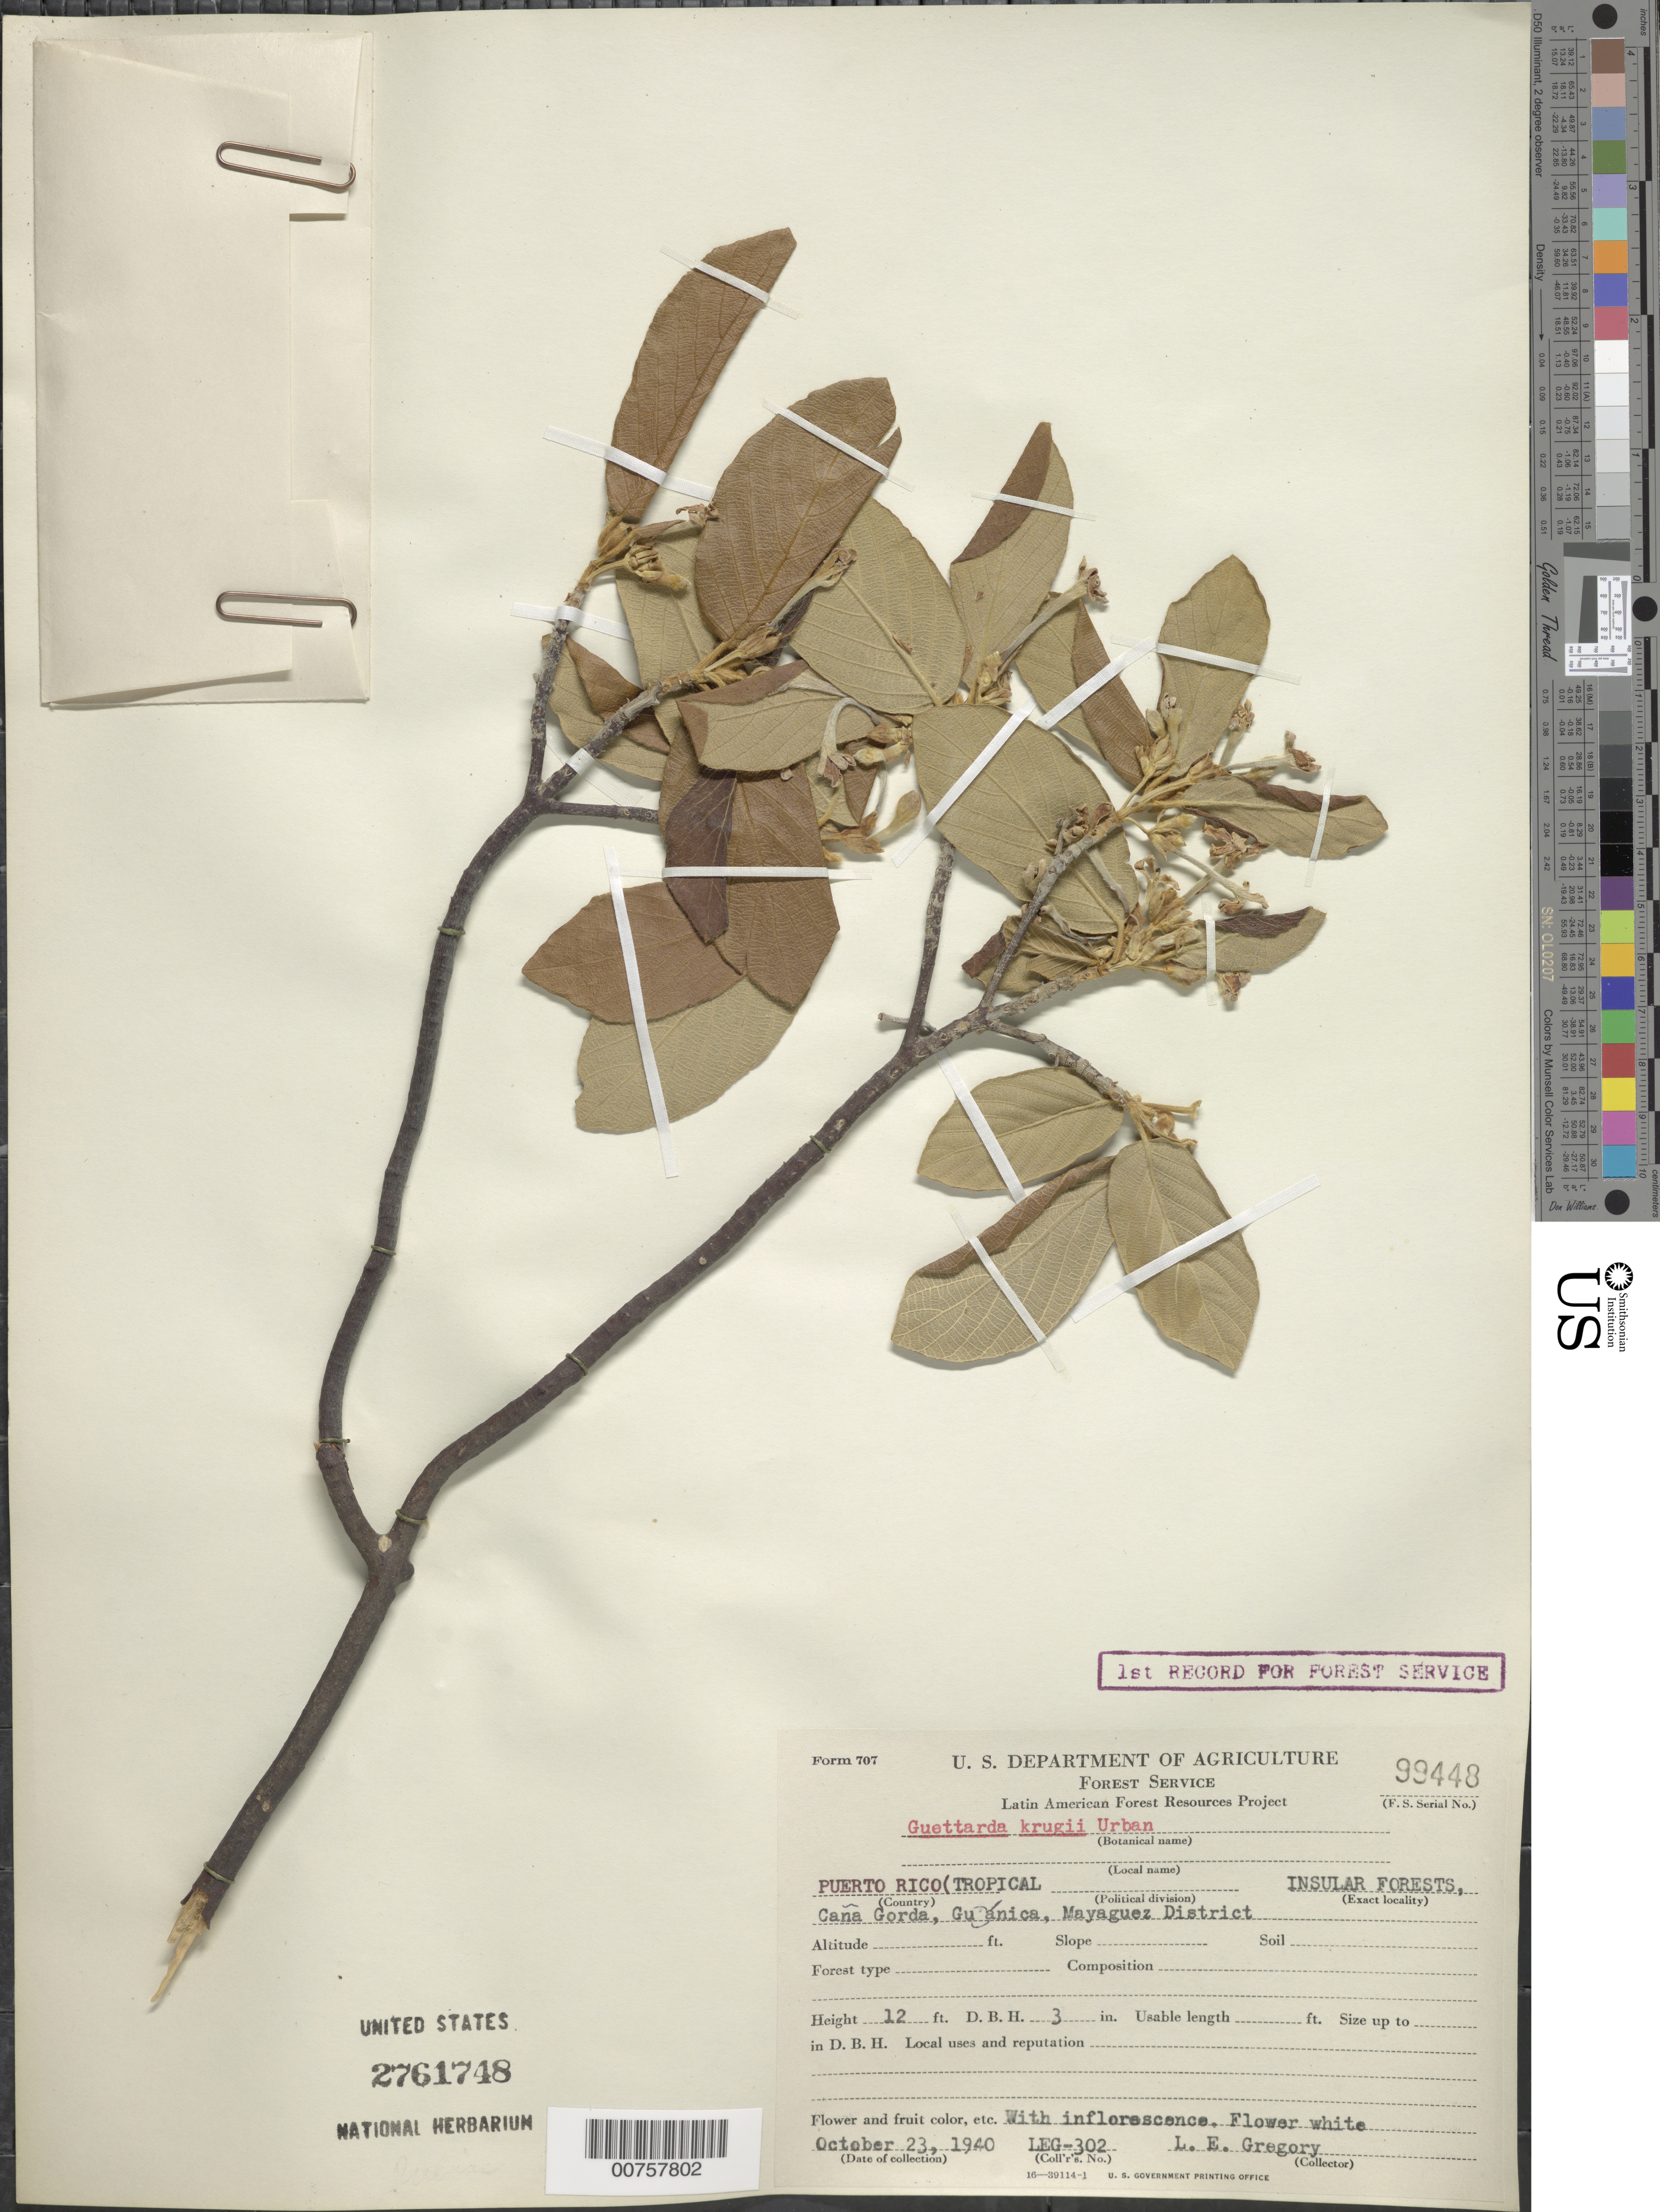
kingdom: Plantae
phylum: Tracheophyta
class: Magnoliopsida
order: Gentianales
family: Rubiaceae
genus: Guettarda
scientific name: Guettarda krugii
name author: Urb.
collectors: L. E. Gregory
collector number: LEG-302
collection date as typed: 23 Oct 1940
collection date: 1940-10-23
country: Puerto Rico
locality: Caña Gorda, Guanica, Mayagüez District.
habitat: Forest.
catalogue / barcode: US 2761748